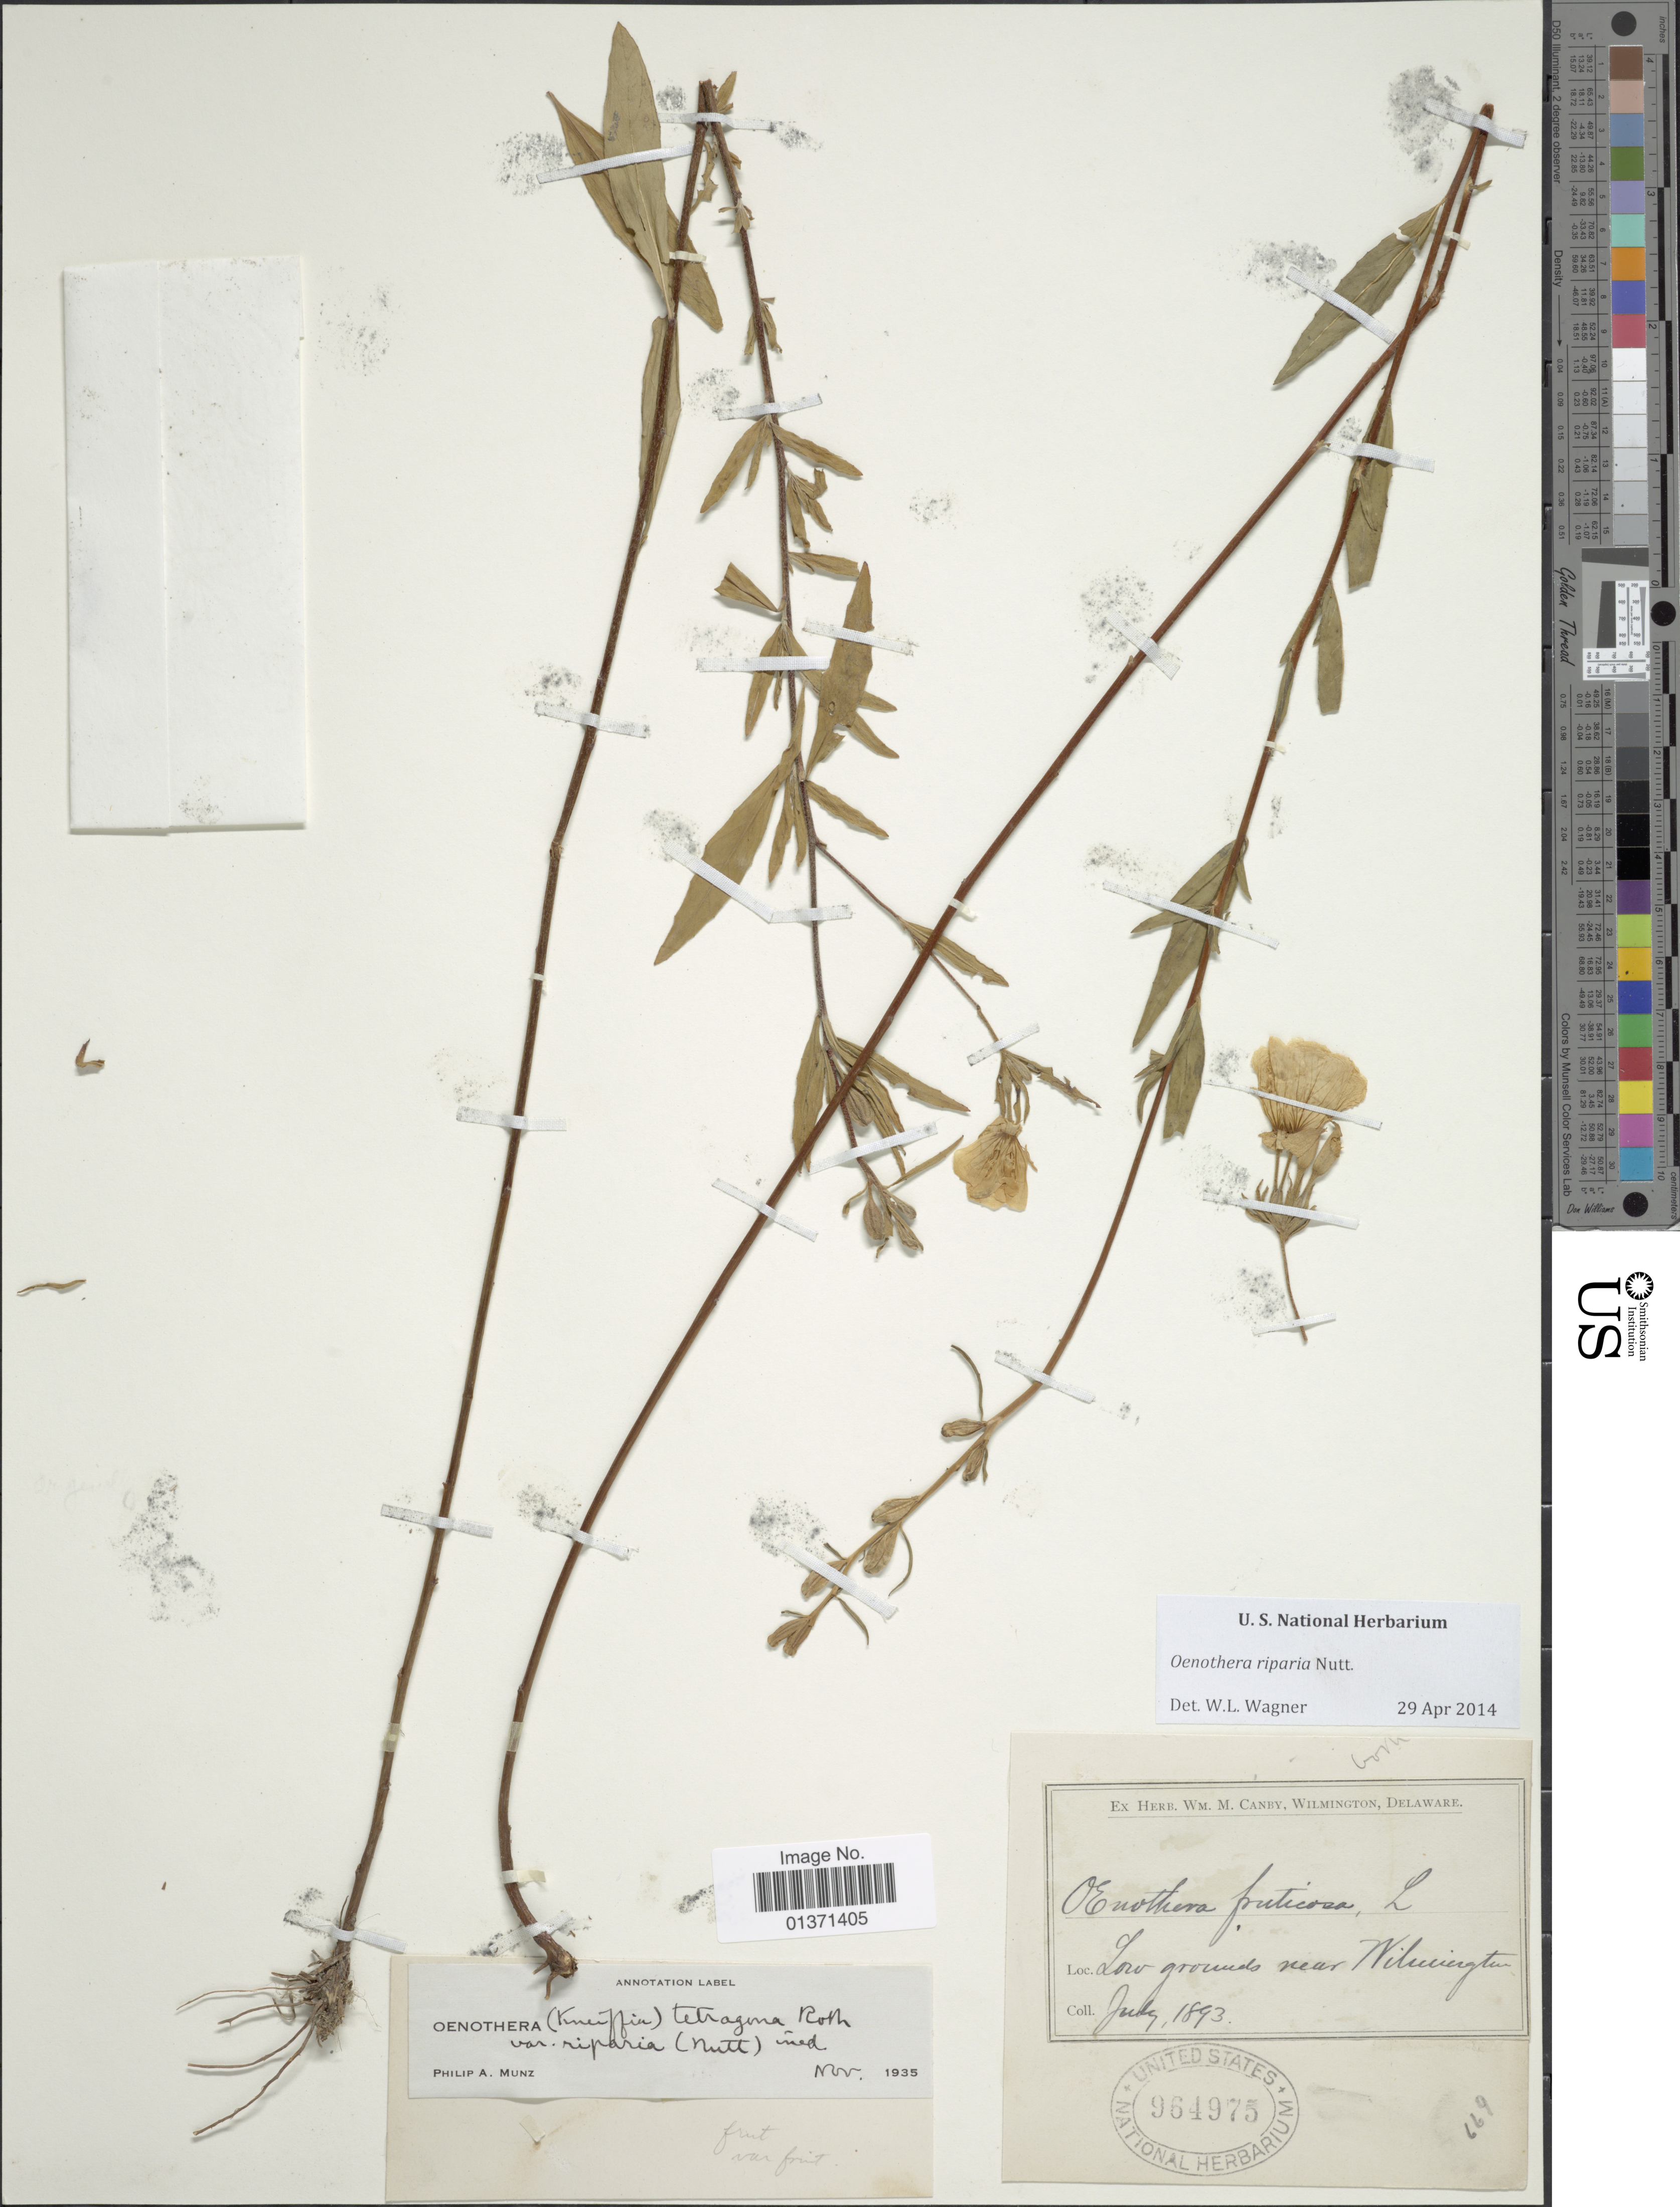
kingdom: Plantae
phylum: Tracheophyta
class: Magnoliopsida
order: Myrtales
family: Onagraceae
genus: Oenothera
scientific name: Oenothera riparia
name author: Nutt.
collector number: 669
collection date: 1893-07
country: United States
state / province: Delaware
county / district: New Castle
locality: Low grounds near Wilmington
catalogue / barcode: US 964975